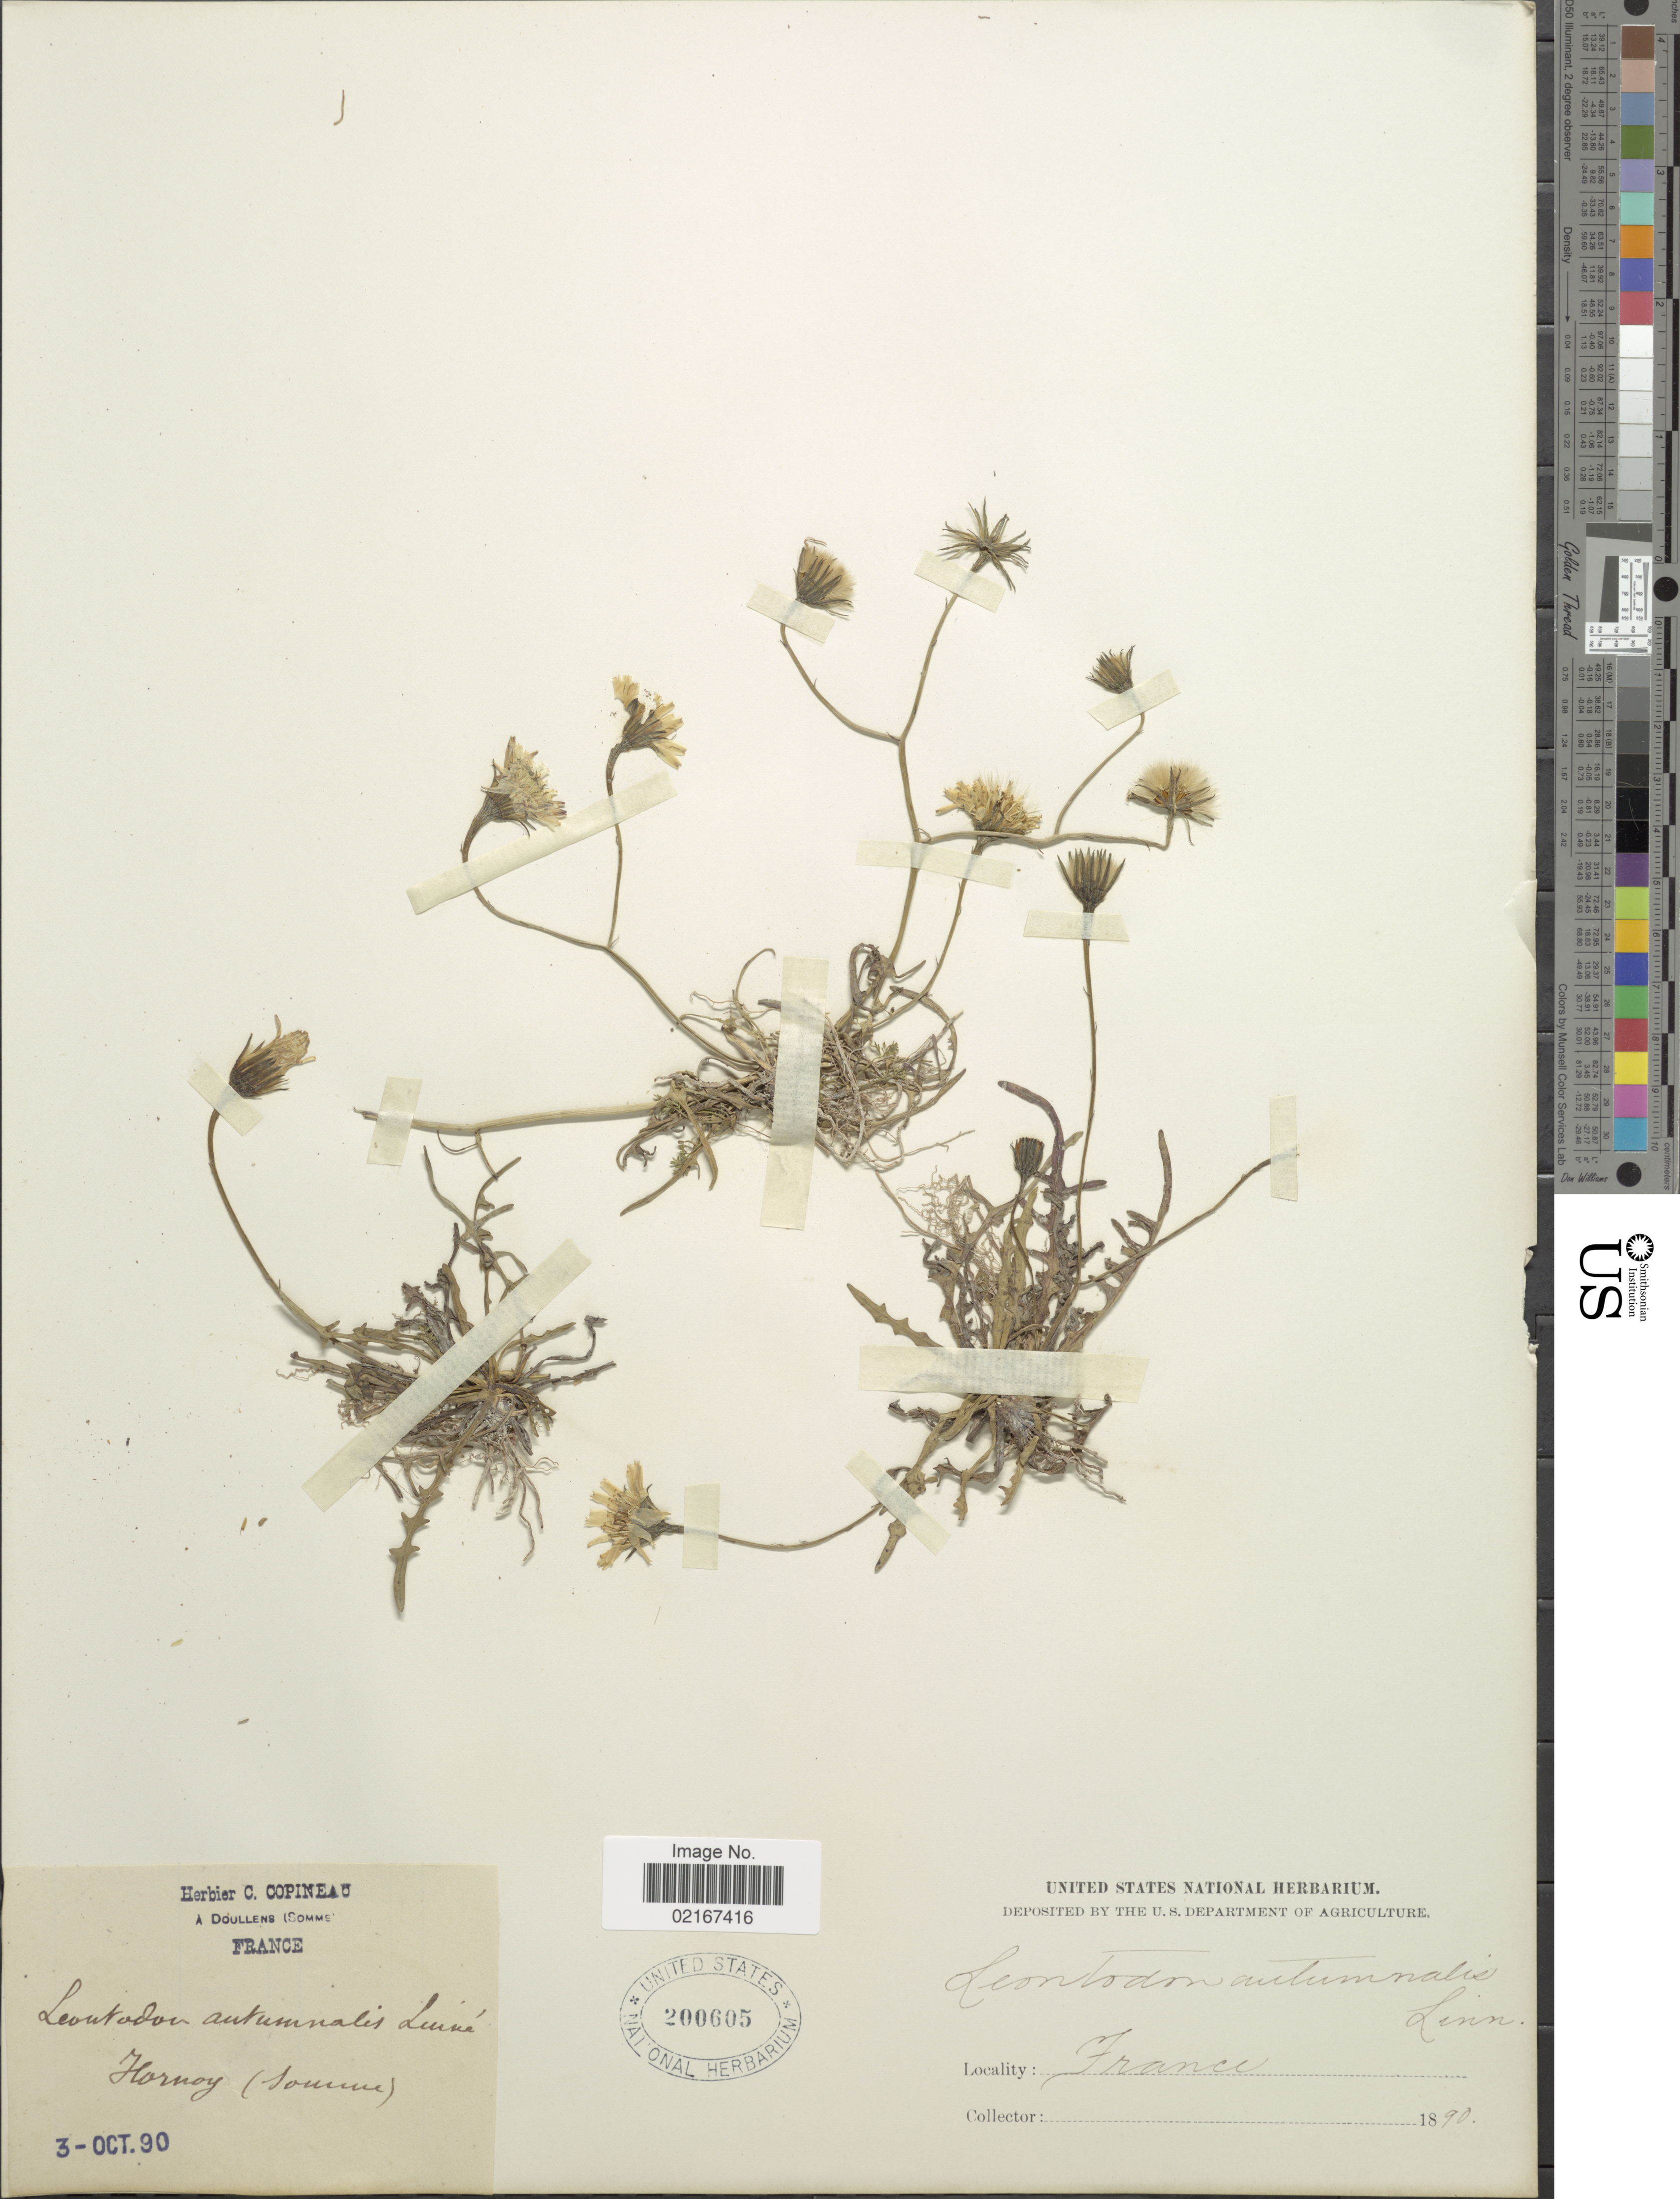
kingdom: Plantae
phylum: Tracheophyta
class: Magnoliopsida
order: Asterales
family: Asteraceae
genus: Leontodon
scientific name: Leontodon autumnalis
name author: L.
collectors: ex herb. C. Copineau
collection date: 1890-10-03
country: France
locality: Hornoy (somme)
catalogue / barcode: US 200605